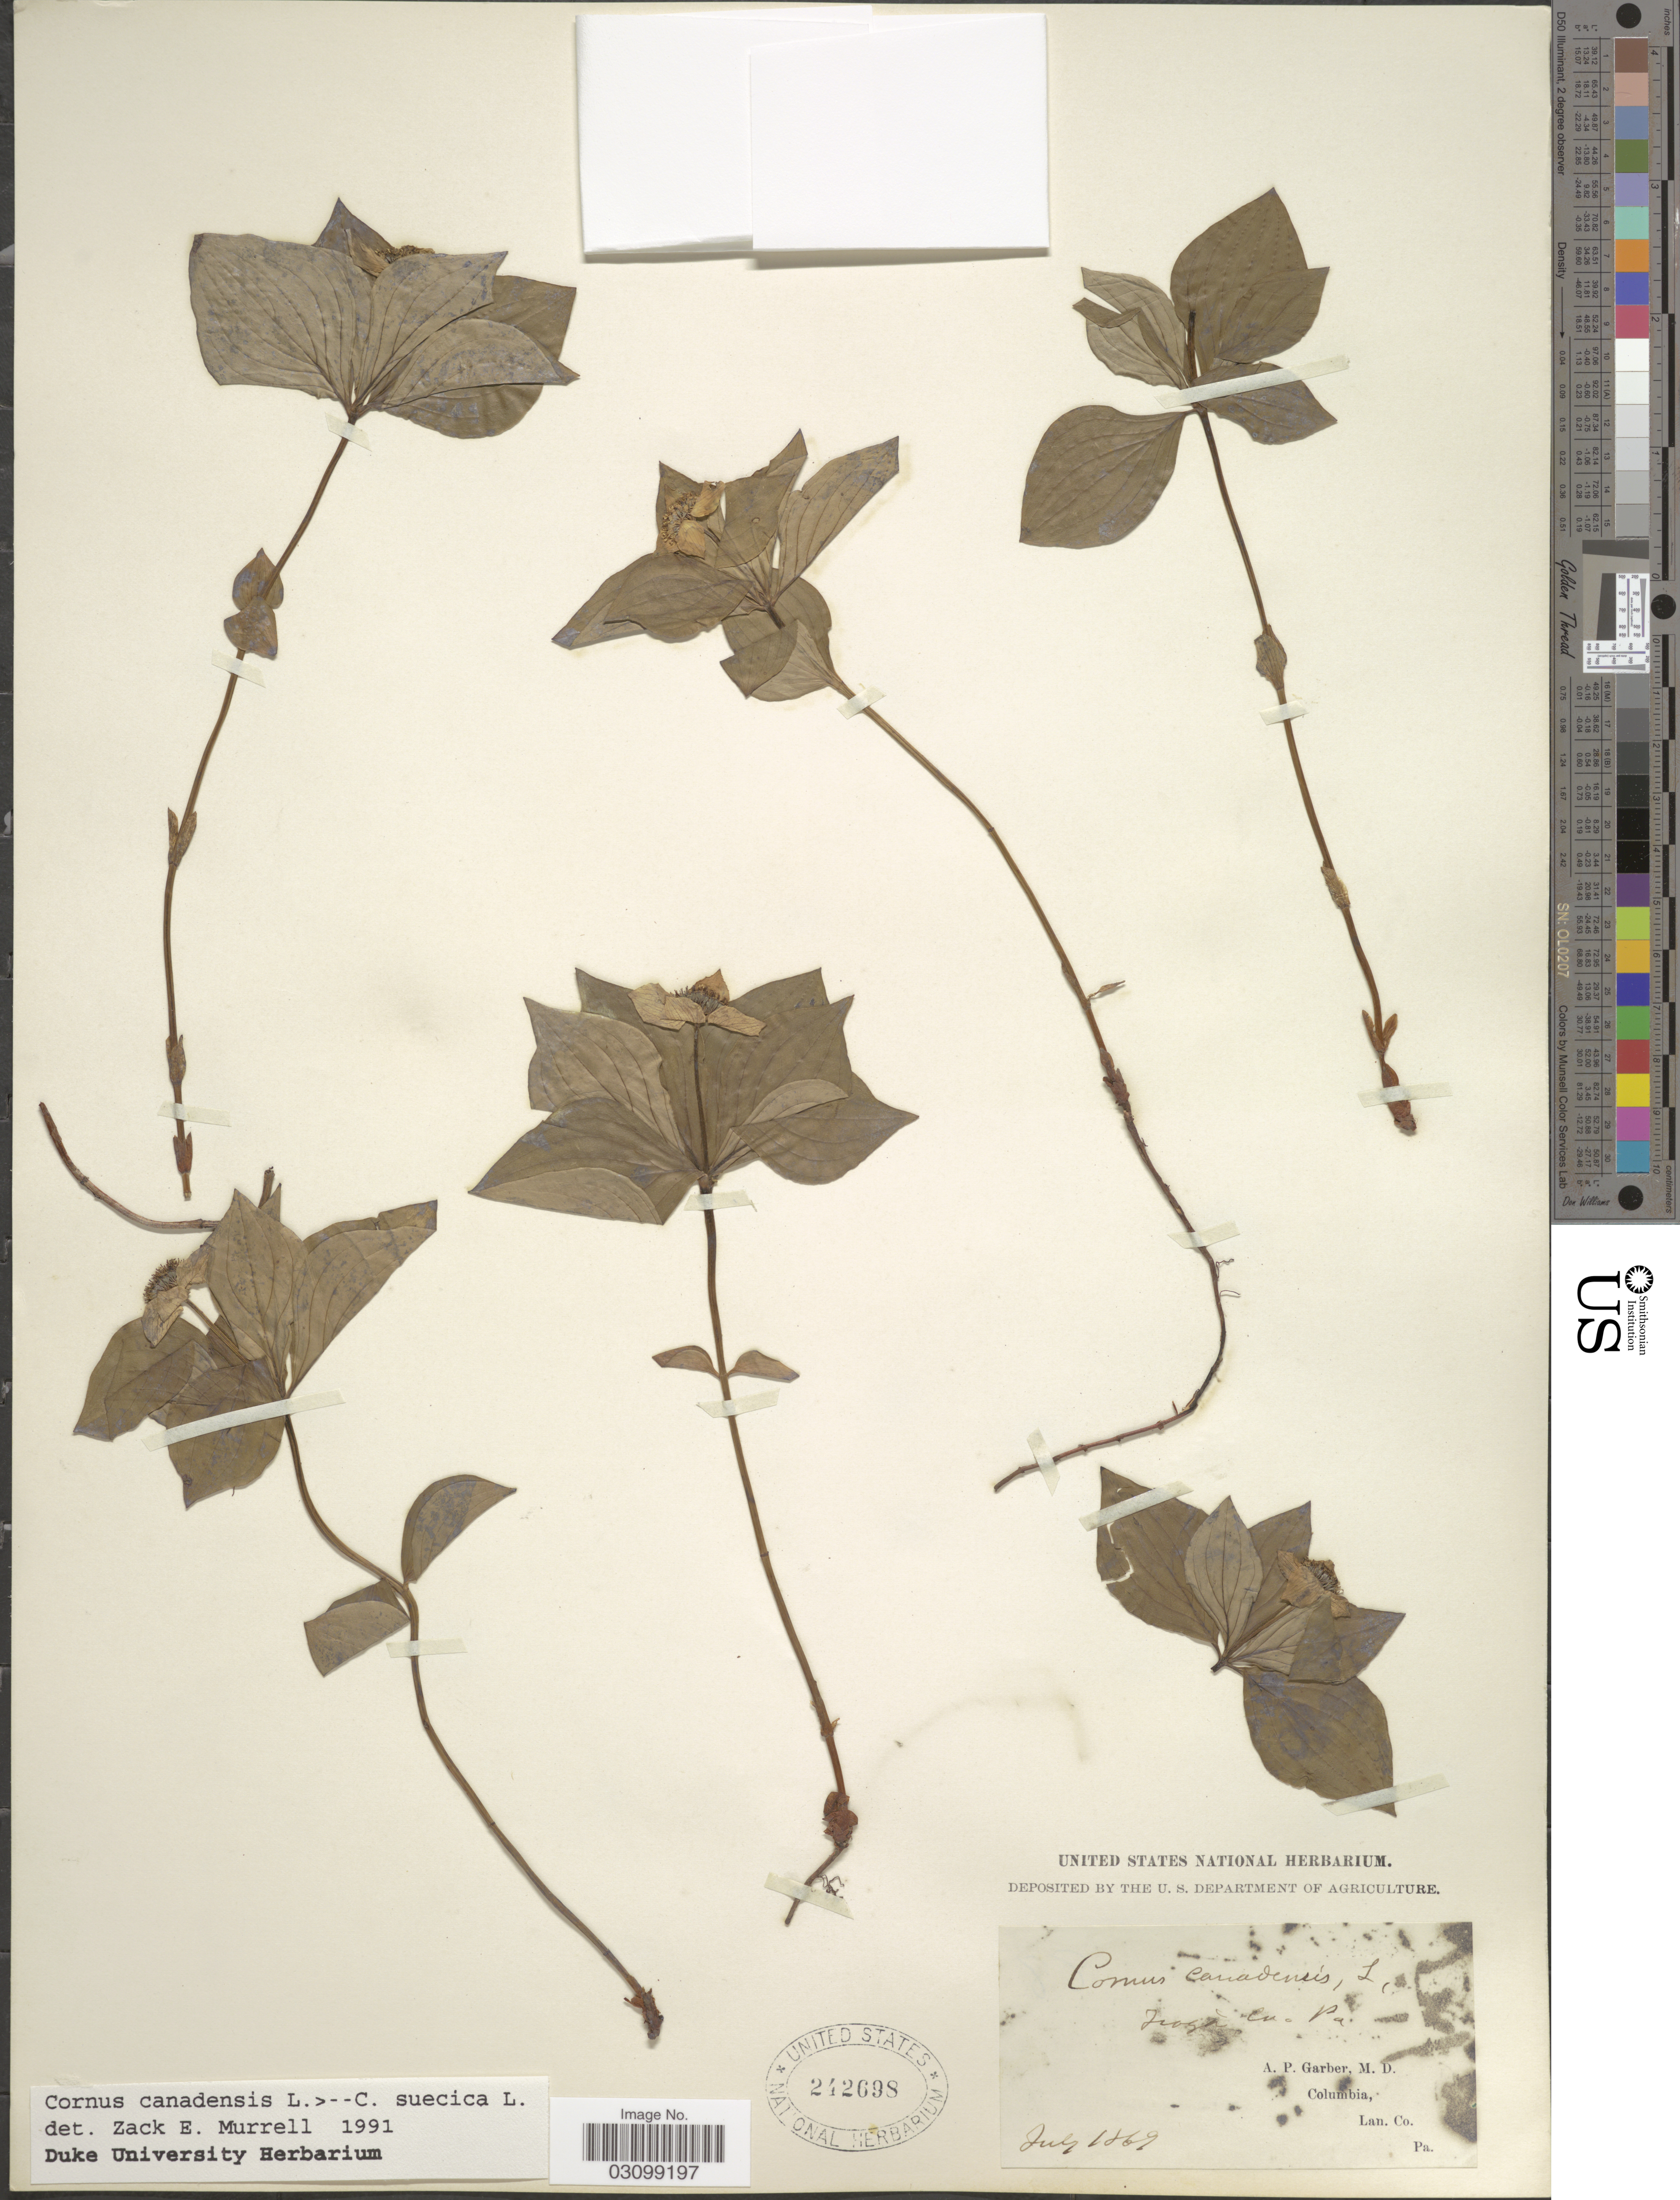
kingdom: Plantae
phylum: Tracheophyta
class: Magnoliopsida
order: Cornales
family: Cornaceae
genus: Cornus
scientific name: Cornus sp.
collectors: A. P. Garber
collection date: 1869-07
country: United States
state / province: Pennsylvania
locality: George Co.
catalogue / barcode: US 242698